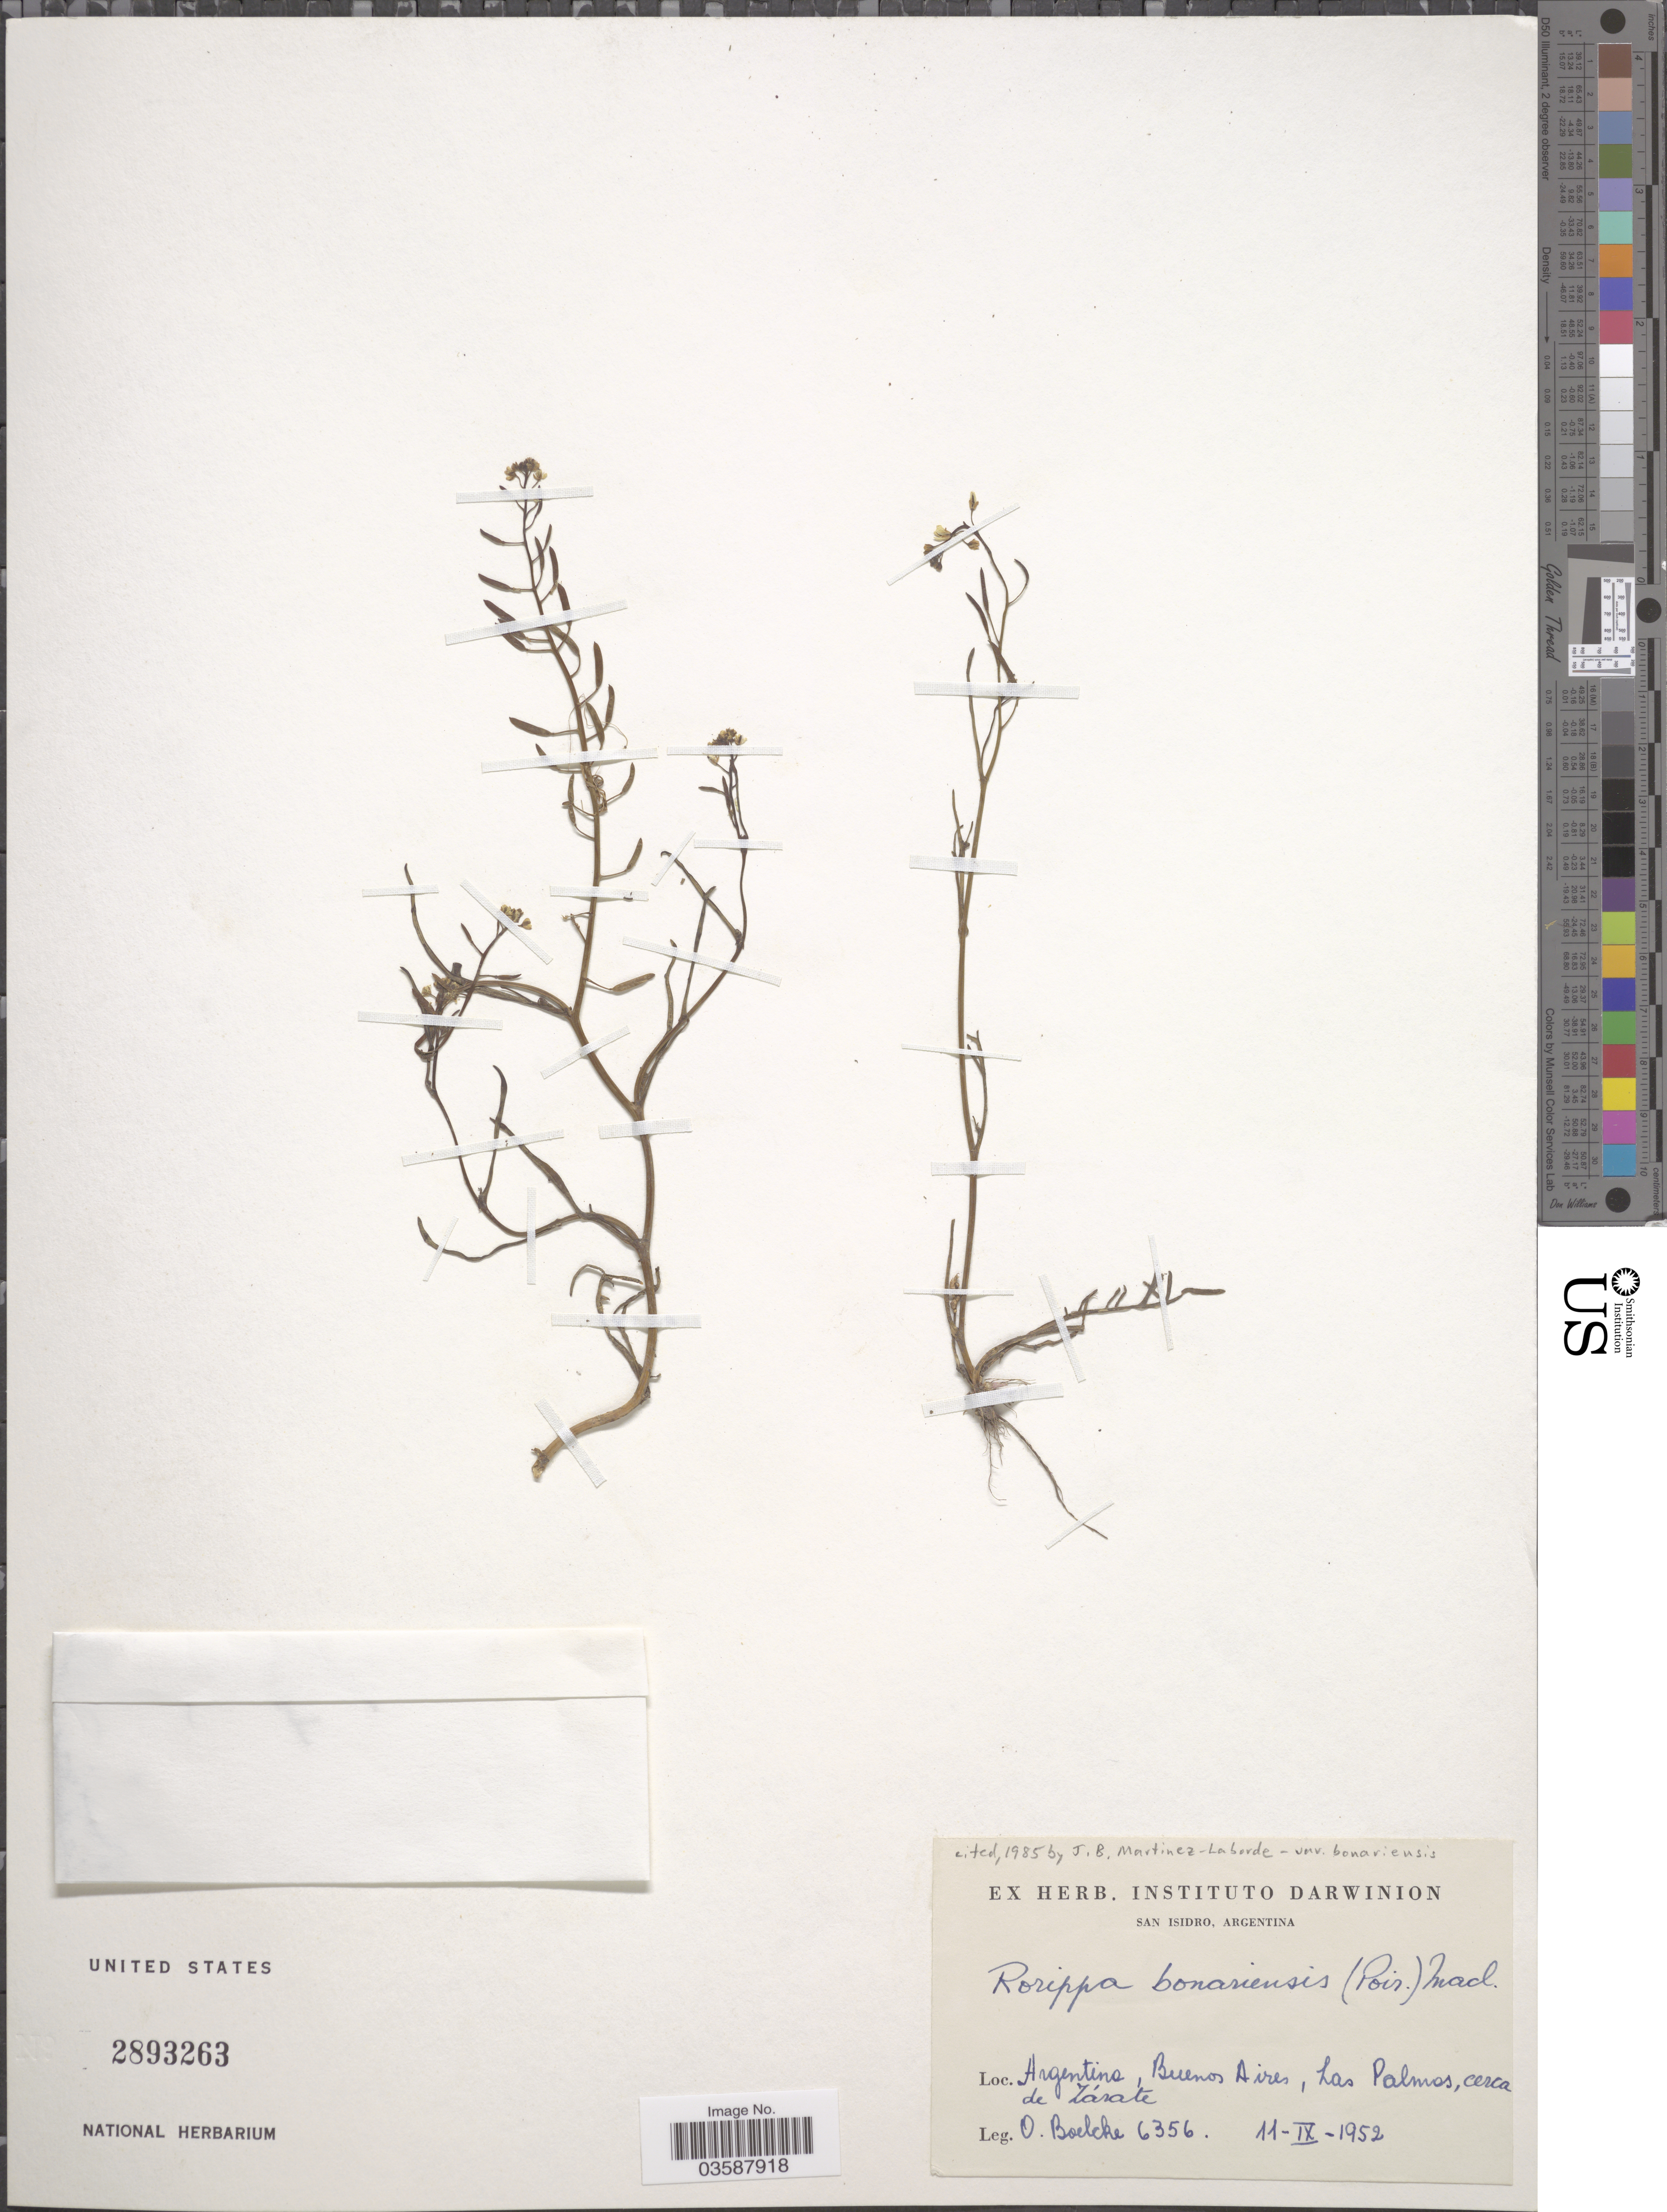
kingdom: Plantae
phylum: Tracheophyta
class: Magnoliopsida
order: Brassicales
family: Brassicaceae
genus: Rorippa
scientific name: Rorippa bonariensis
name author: (Poir.) Macloskie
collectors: O. Boelcke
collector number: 6356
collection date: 1952-09-11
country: Argentina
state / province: Buenos Aires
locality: Las Palmas, cerca de Zárate.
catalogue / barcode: US 2893263